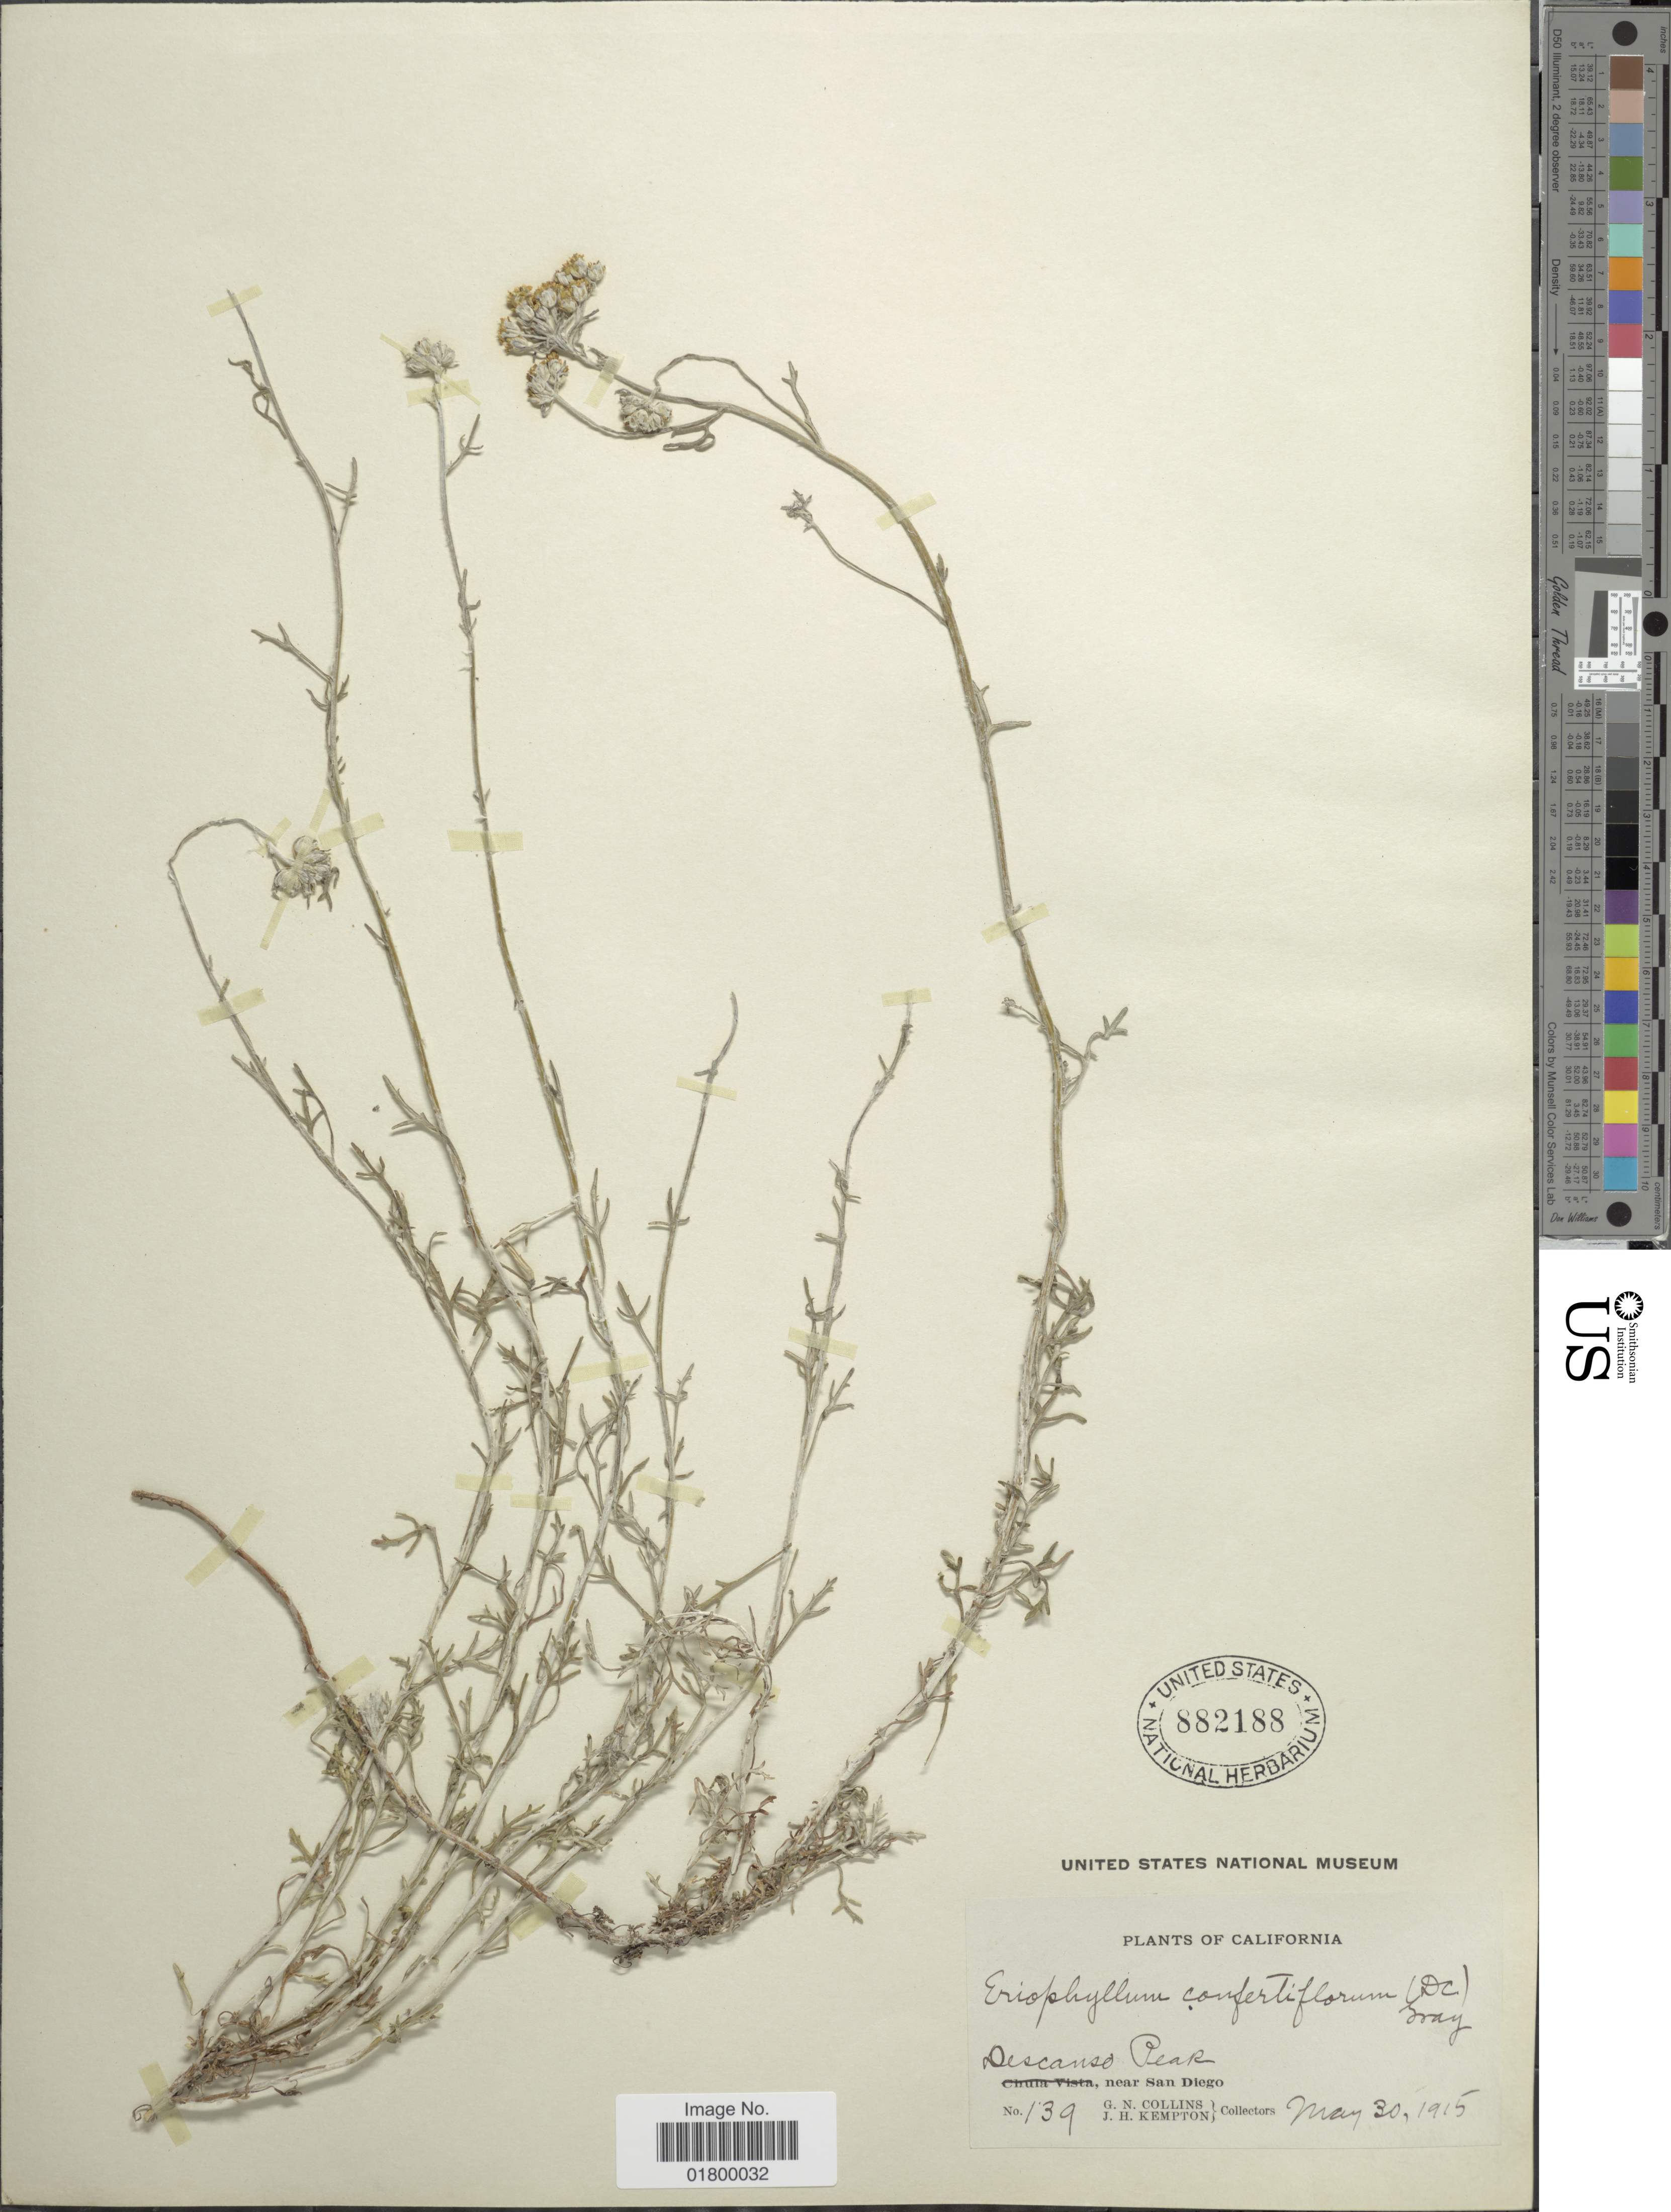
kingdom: Plantae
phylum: Tracheophyta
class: Magnoliopsida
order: Asterales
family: Asteraceae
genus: Eriophyllum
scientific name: Eriophyllum confertiflorum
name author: (DC.) A. Gray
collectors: G. Collins & J. H. Kempton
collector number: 139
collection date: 1915-05-30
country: United States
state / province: California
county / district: San Diego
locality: Descanso Peak, near San Diego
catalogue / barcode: US 882188